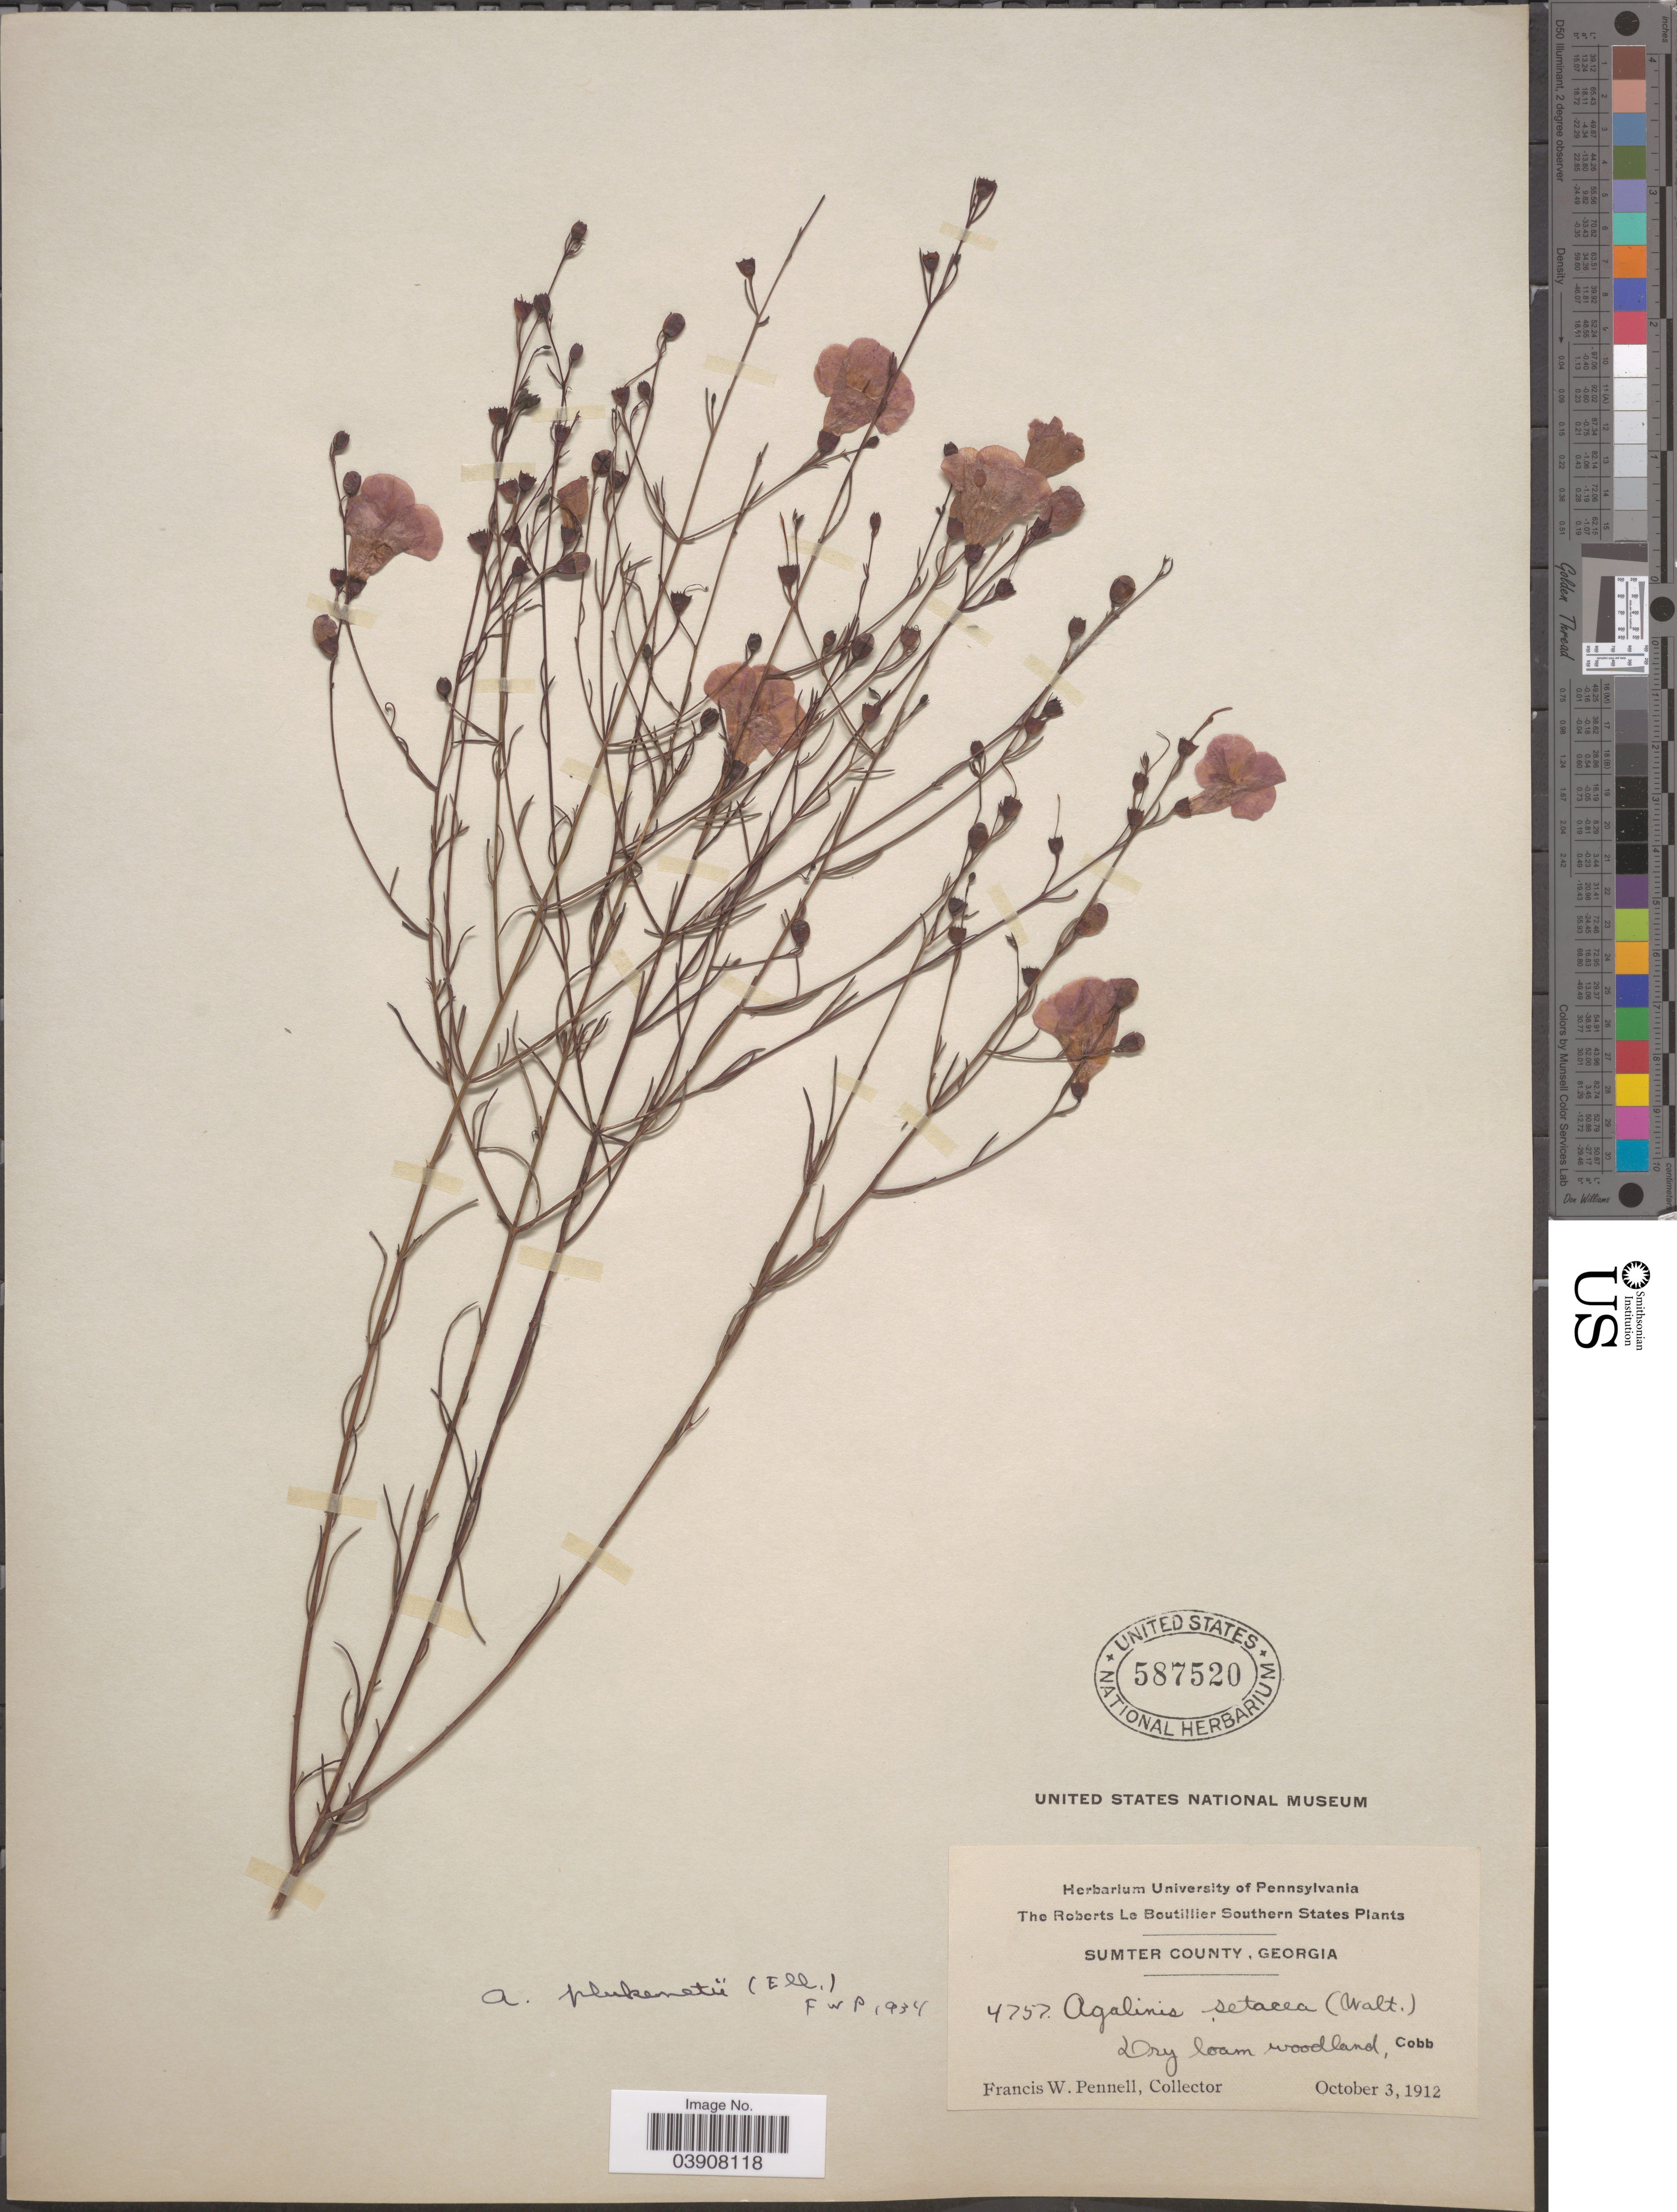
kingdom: Plantae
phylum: Tracheophyta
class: Magnoliopsida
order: Lamiales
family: Orobanchaceae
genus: Agalinis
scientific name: Agalinis plukenetii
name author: (Elliott) Raf.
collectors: F. W. Pennell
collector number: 4757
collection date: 1912-10-03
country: United States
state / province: Georgia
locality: Southern States. Sumter County. Dry loam woodland, Cobb.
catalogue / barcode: US 587520